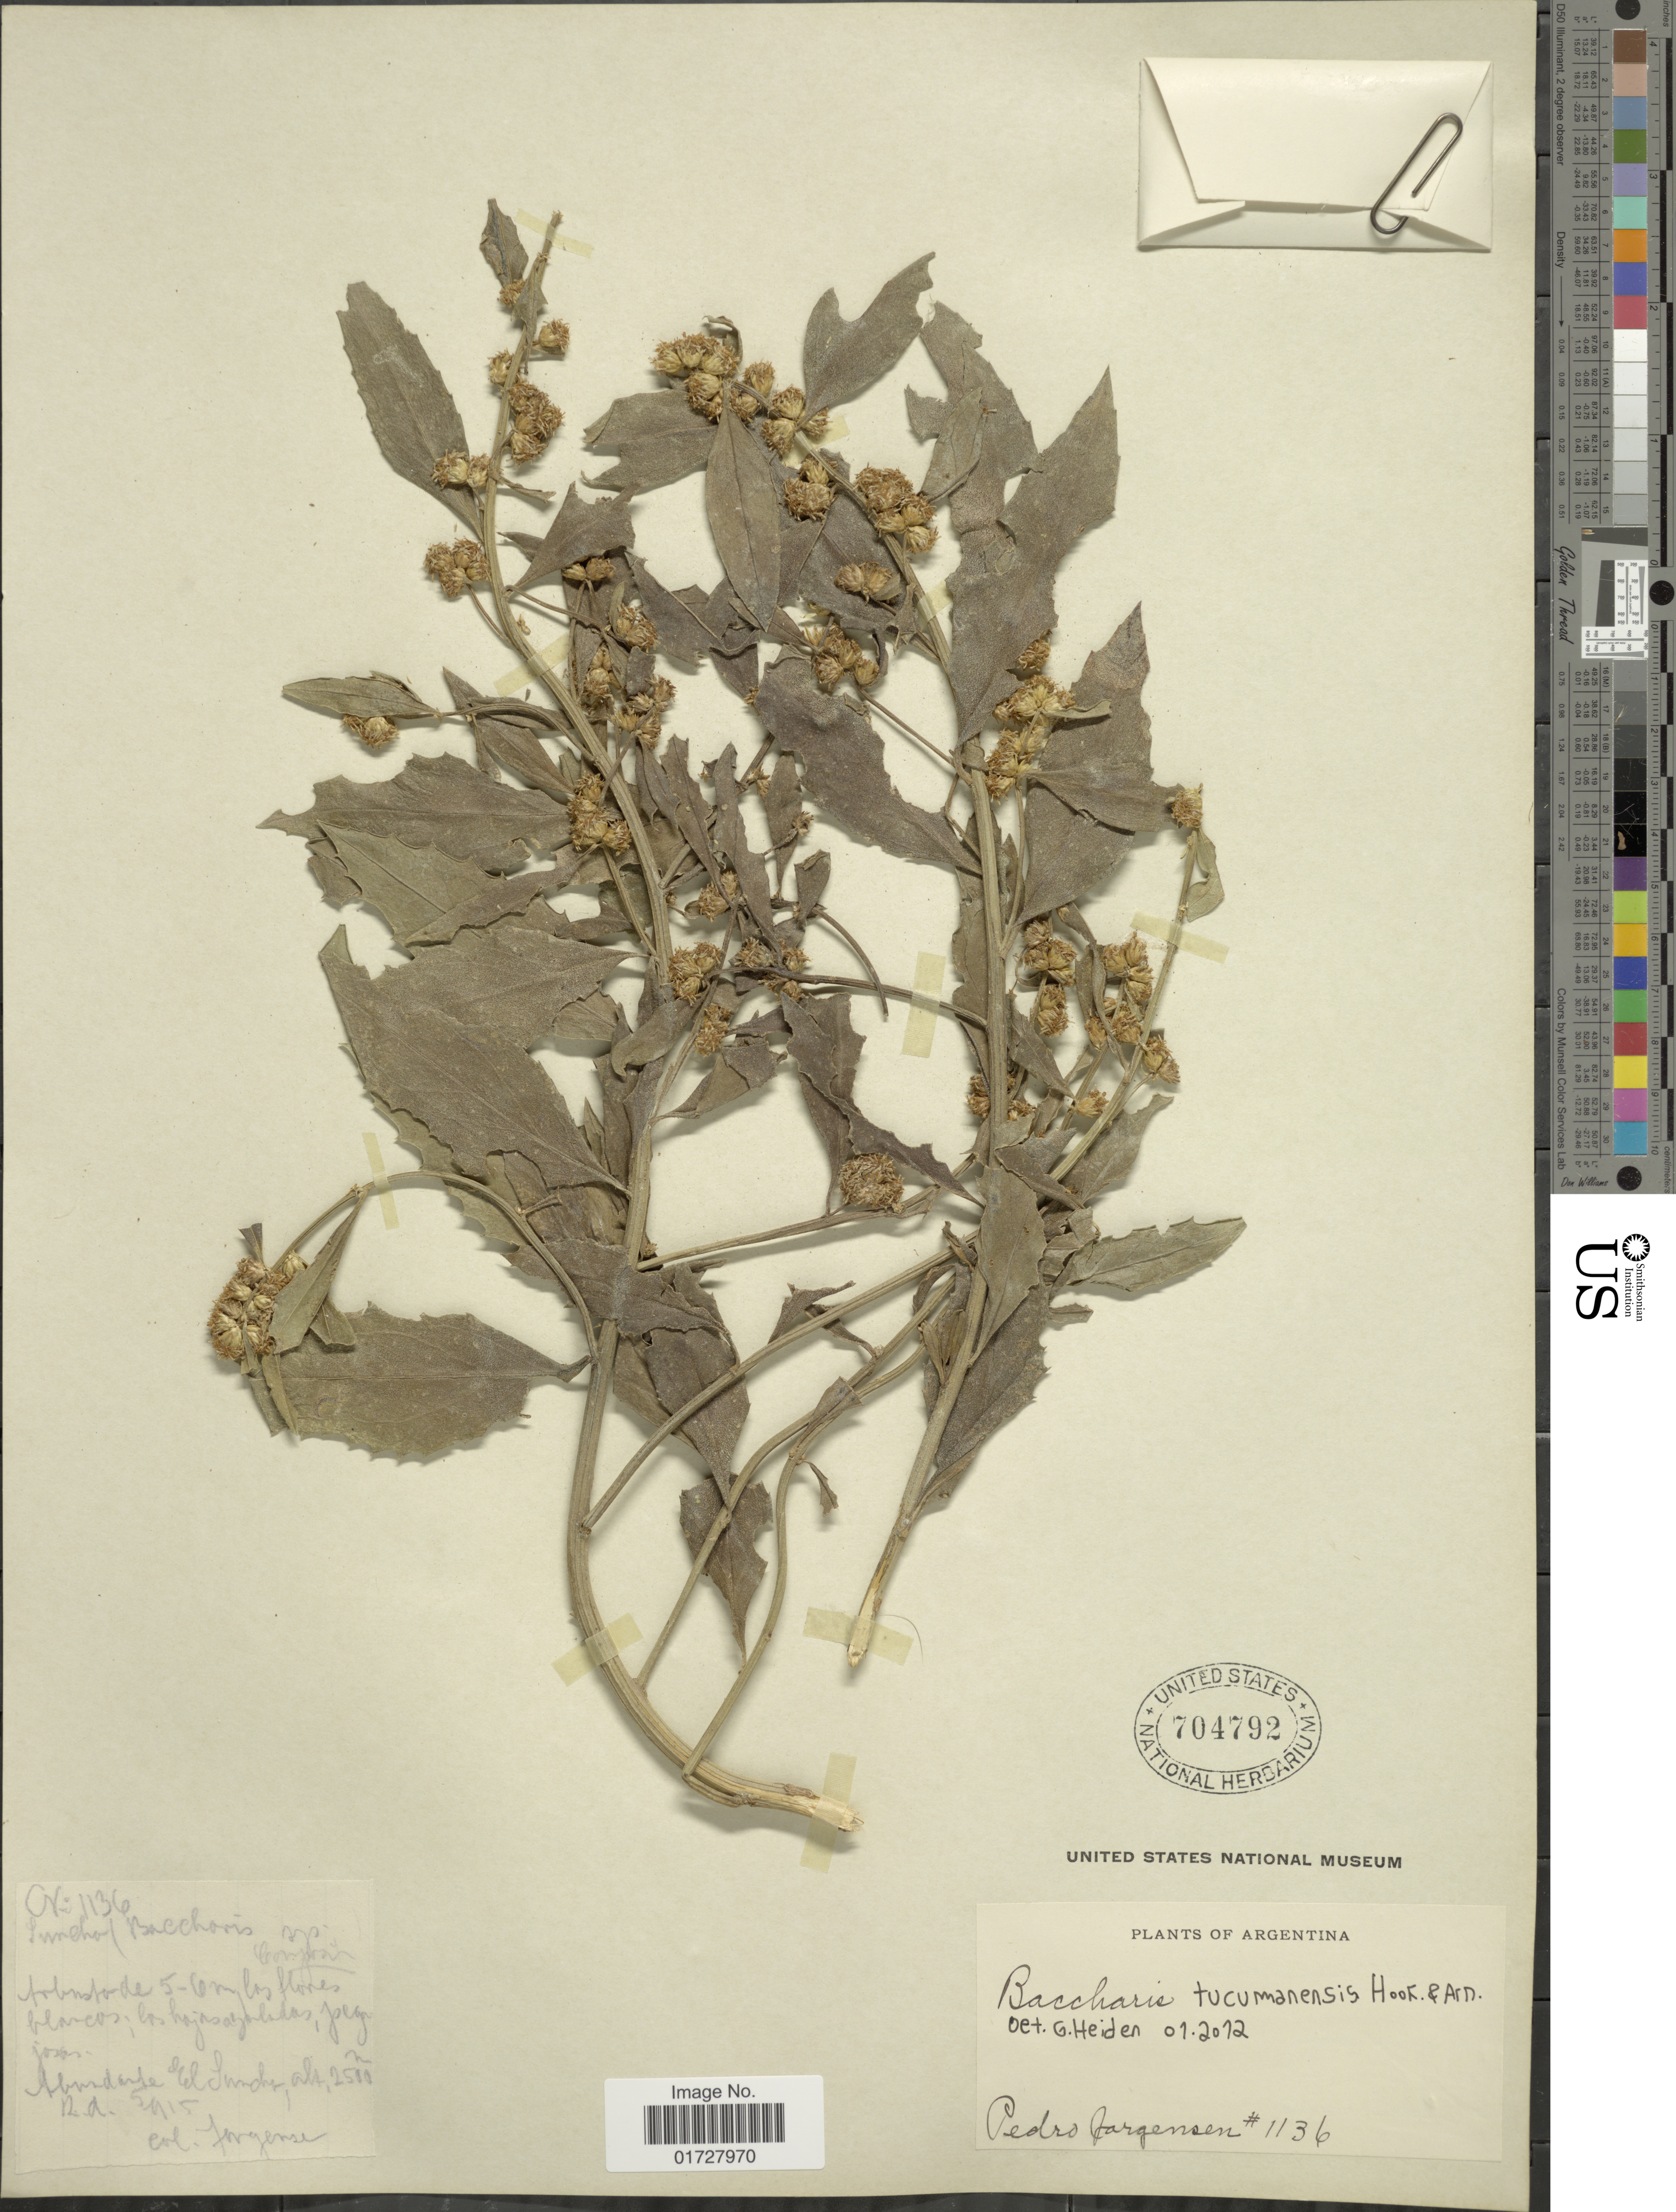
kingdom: Plantae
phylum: Tracheophyta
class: Magnoliopsida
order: Asterales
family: Asteraceae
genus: Baccharis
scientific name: Baccharis tucumanensis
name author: Hook. & Arn.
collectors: P. Jörgensen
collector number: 1136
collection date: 1815-05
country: Argentina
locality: El Suncho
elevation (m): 2500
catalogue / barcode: US 704792